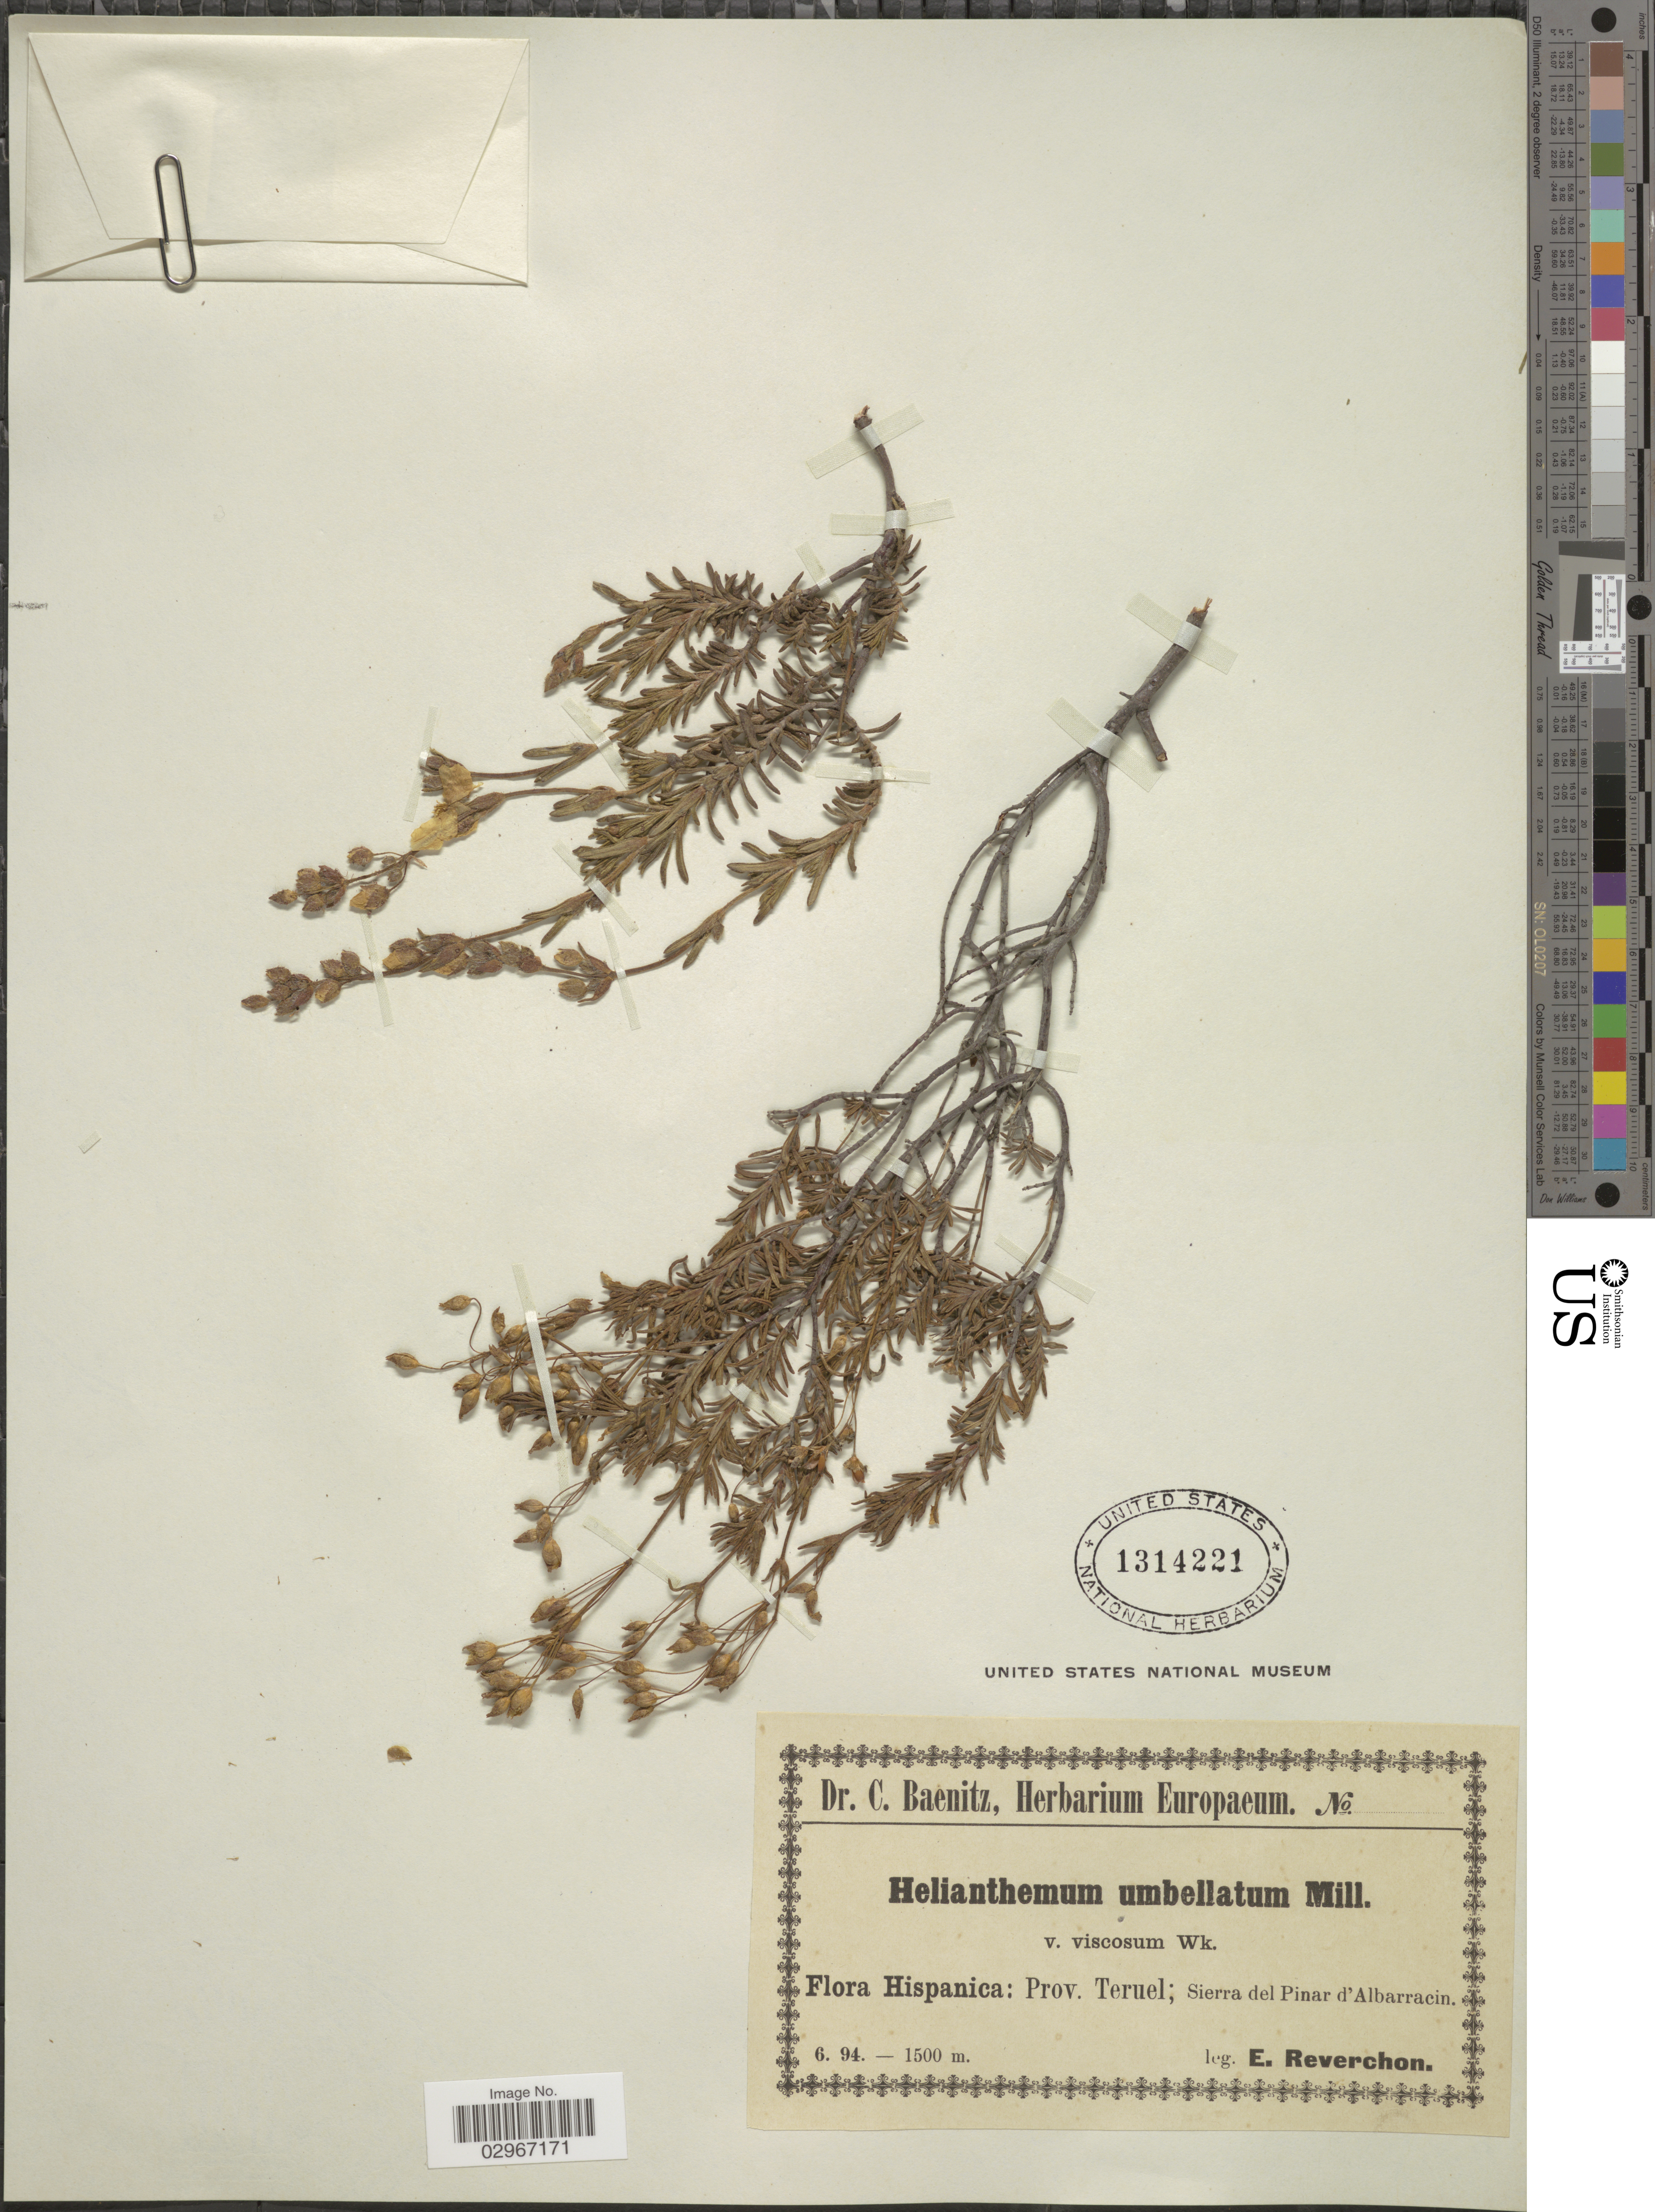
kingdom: Plantae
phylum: Tracheophyta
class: Magnoliopsida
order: Malvales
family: Cistaceae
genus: Helianthemum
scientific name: Helianthemum umbellatum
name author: (L.) Mill.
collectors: E. Reverchon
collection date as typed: Transcribed d/m/y: /6/94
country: Spain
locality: Hispanica: Prov. Teruel; Sierra del Pinar d'Albarracin.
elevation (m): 1500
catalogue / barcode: US 1314221